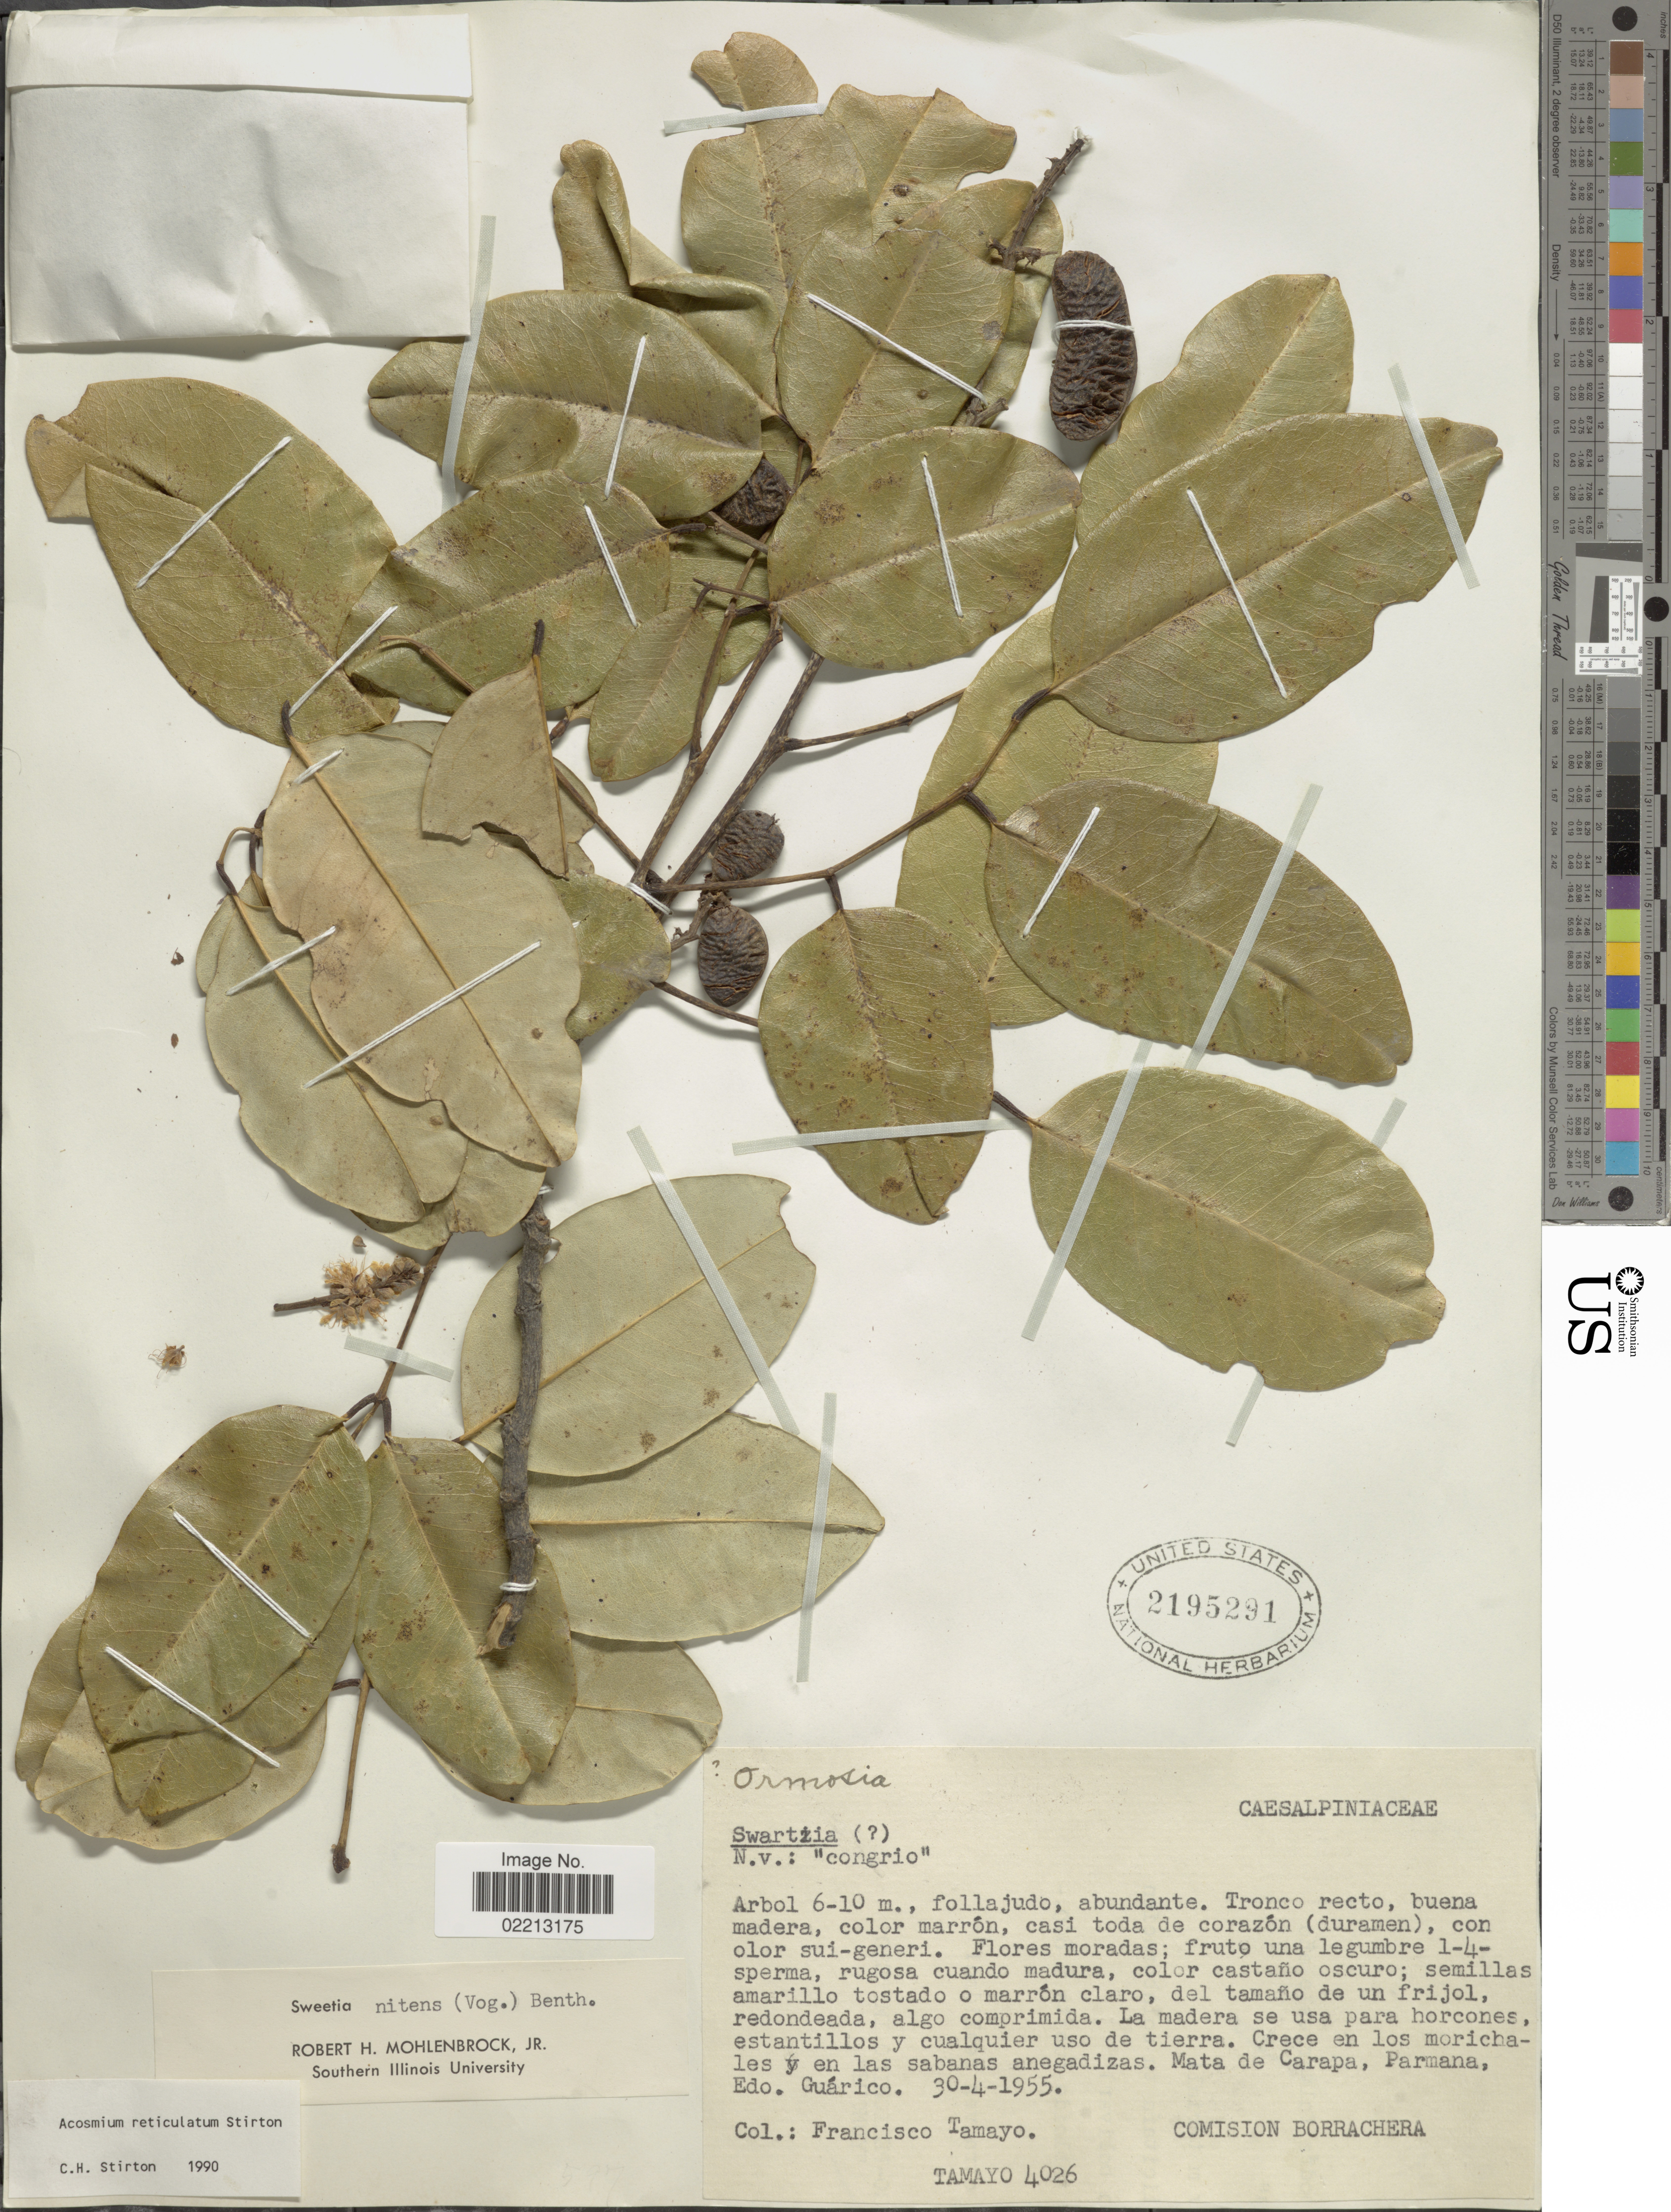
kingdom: Plantae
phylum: Tracheophyta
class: Magnoliopsida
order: Fabales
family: Fabaceae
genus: Acosmium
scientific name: Acosmium reticulatum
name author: Stirton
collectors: F. Tamayo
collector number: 4026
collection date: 1955-04-30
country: Venezuela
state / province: Guárico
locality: Mata de Carapa, Parmana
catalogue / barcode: US 2195291